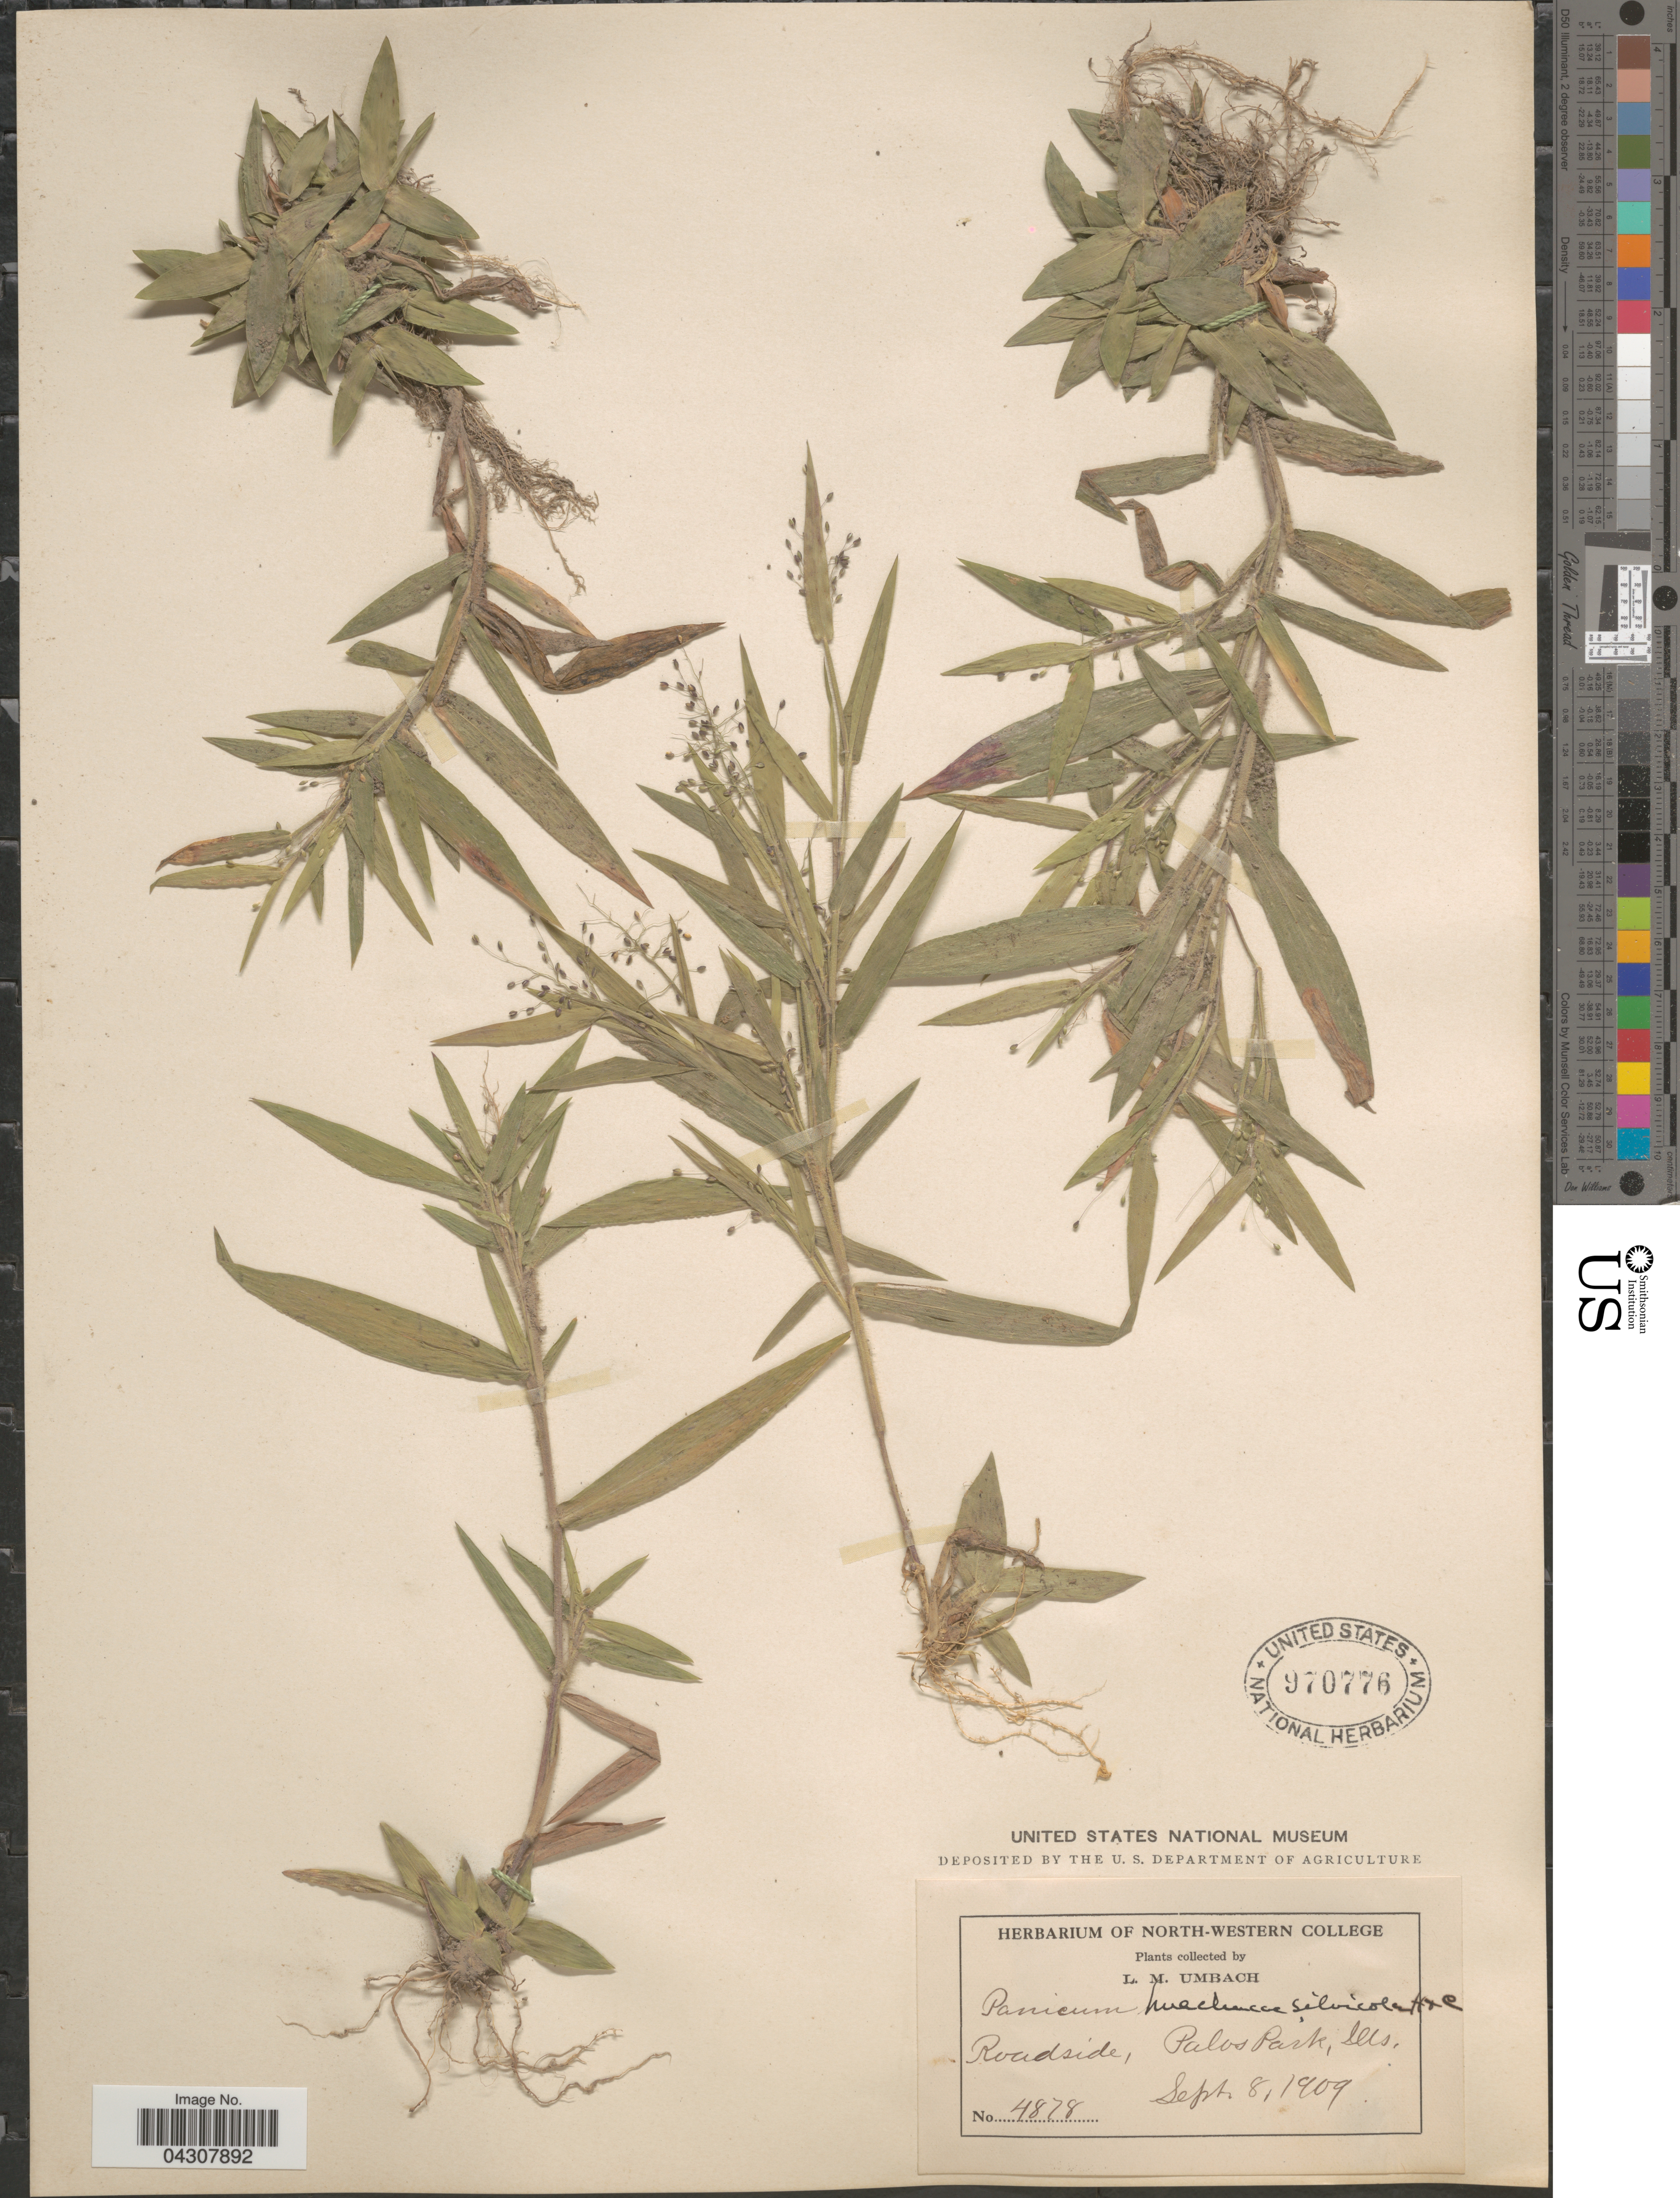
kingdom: Plantae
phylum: Tracheophyta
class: Liliopsida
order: Poales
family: Poaceae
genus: Dichanthelium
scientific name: Dichanthelium acuminatum var. acuminatum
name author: (Sw.) Gould & C.A. Clark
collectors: L. M. Umbach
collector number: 4878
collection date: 1909-09-08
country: United States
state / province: Illinois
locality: Roadside, Palos Park.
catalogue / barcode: US 970776